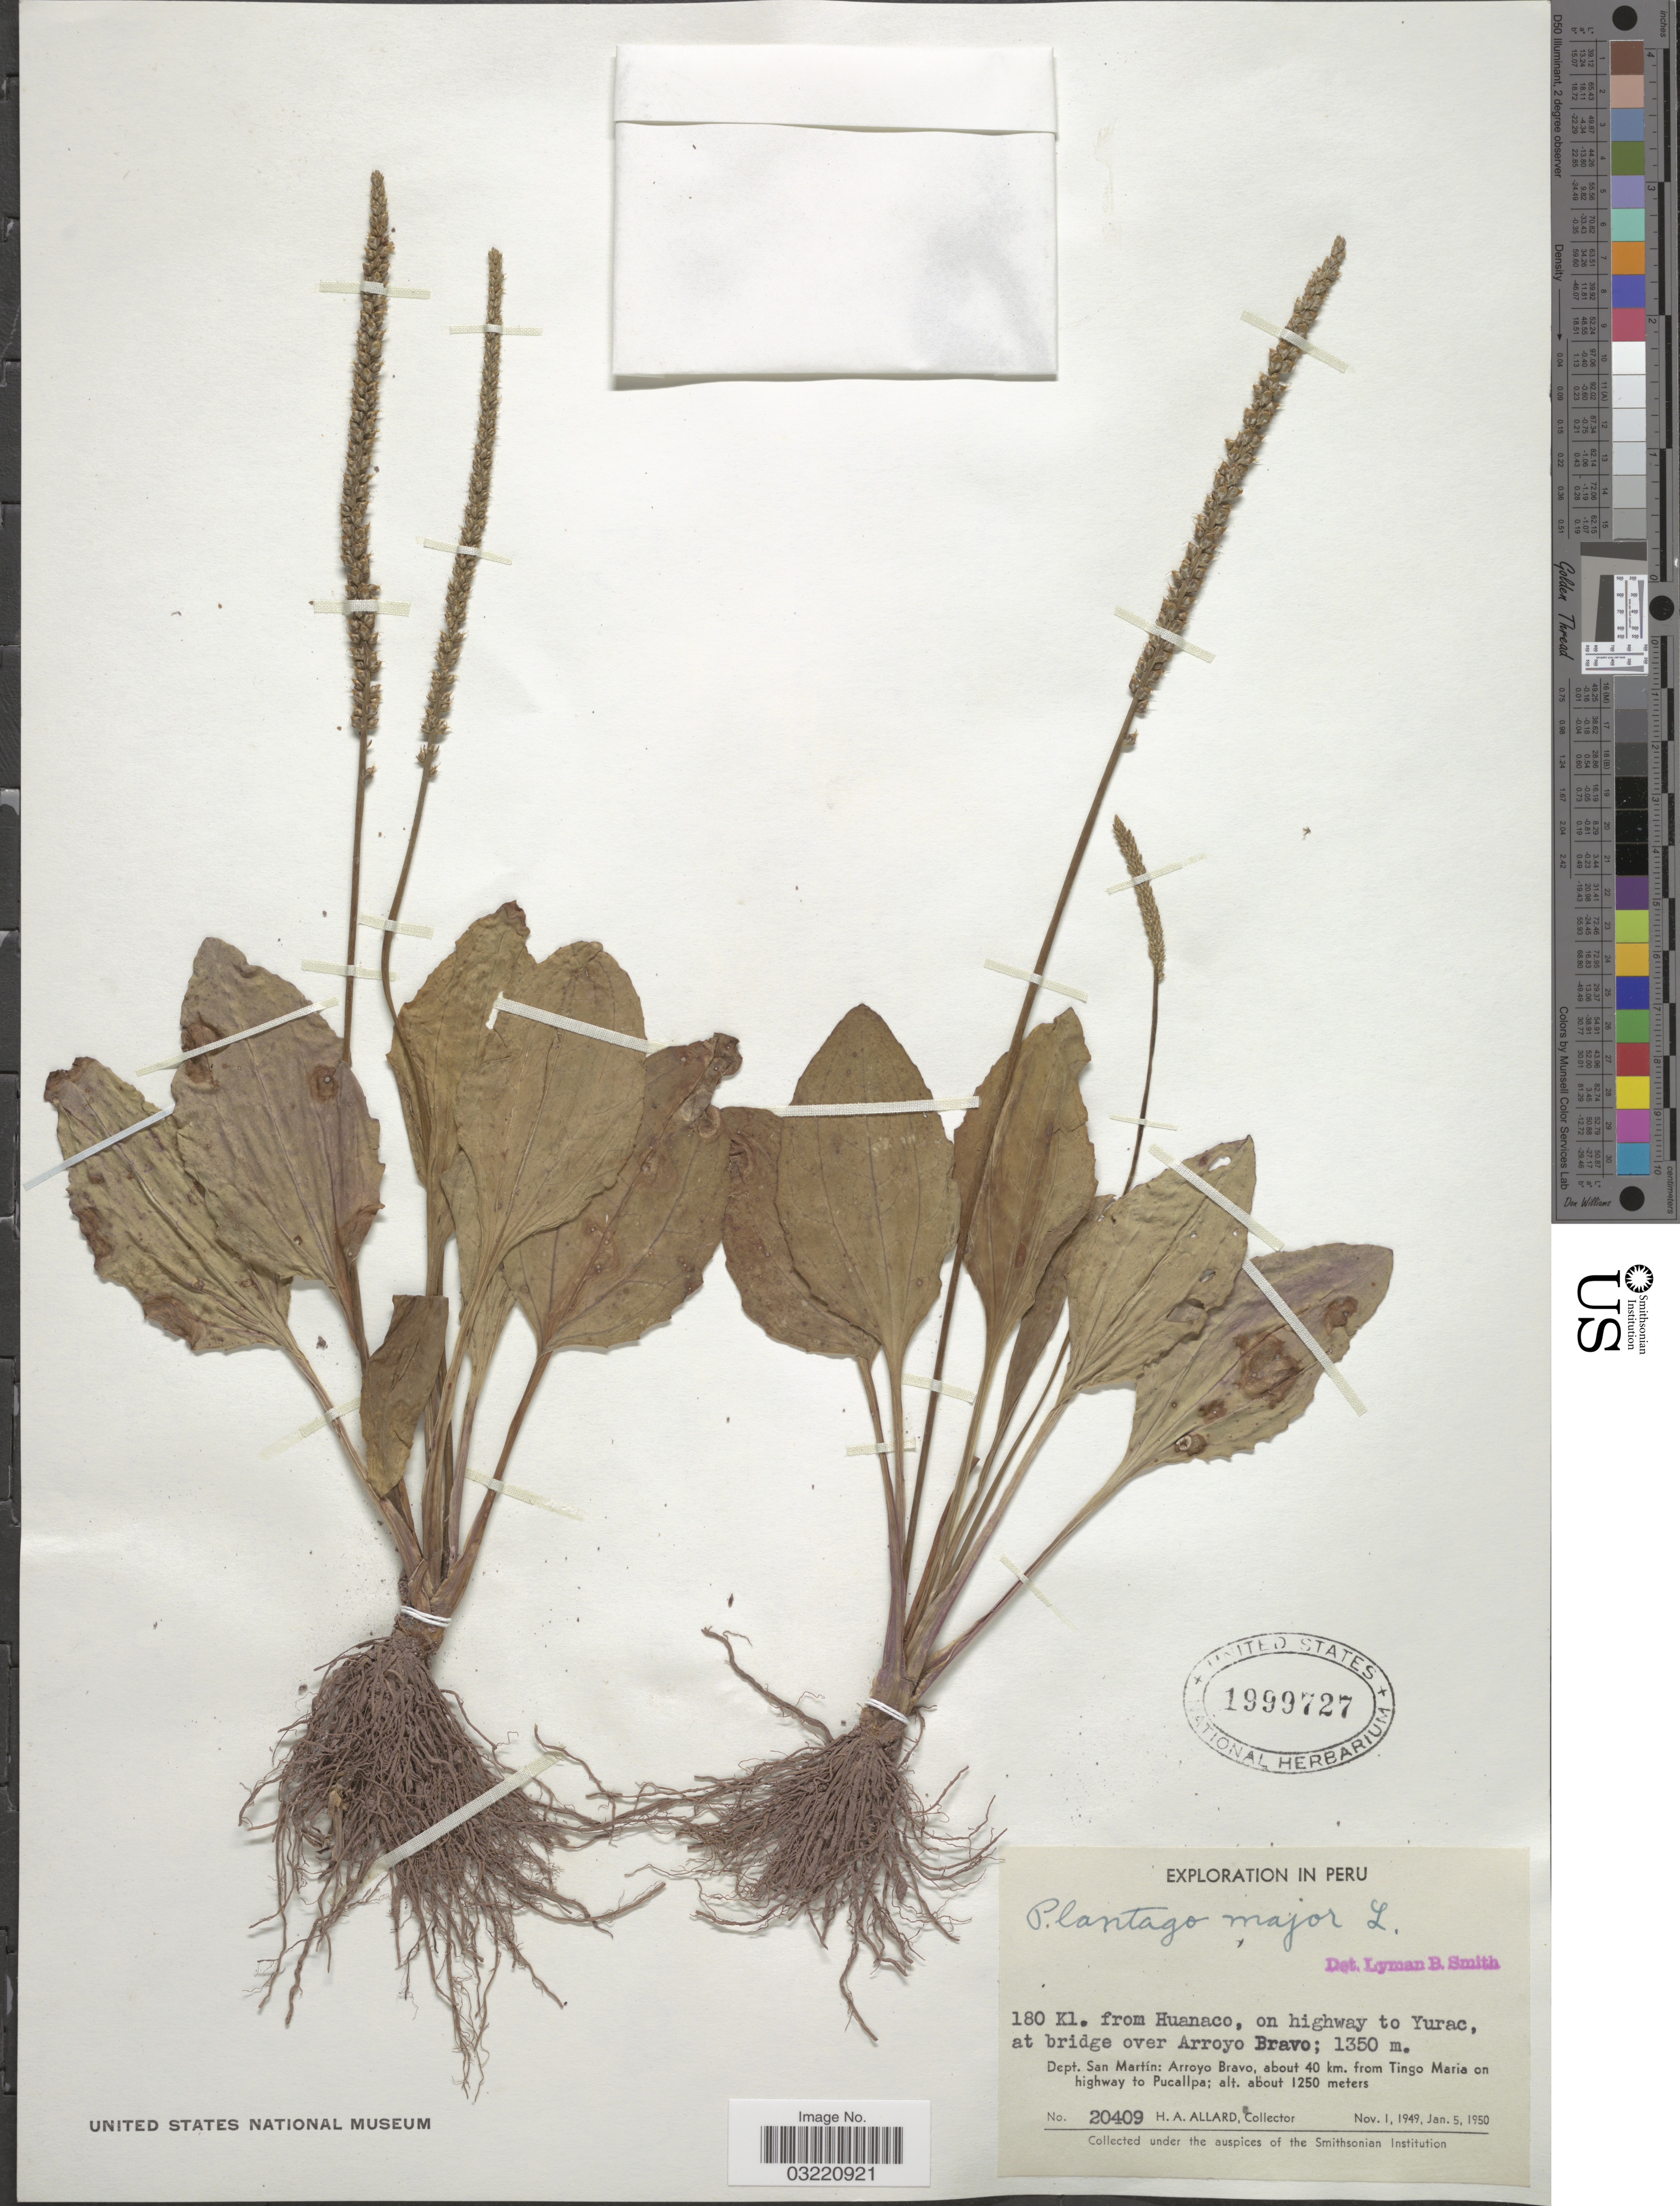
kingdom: Plantae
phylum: Tracheophyta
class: Magnoliopsida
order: Lamiales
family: Plantaginaceae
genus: Plantago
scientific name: Plantago major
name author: L.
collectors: H. A. Allard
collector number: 20409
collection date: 1949-11-01/1950-01-05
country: Peru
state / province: San Martín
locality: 180 Kl. from Huanaco, on highway to Yurac, at bridge over Arroyo Bravo; Dept. San Martín: Arroyo Bravo, about 40 km. from Tingo Maria on highway to Pucallpa.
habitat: on highway at bridge over arroyo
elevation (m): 1250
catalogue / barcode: US 1999727